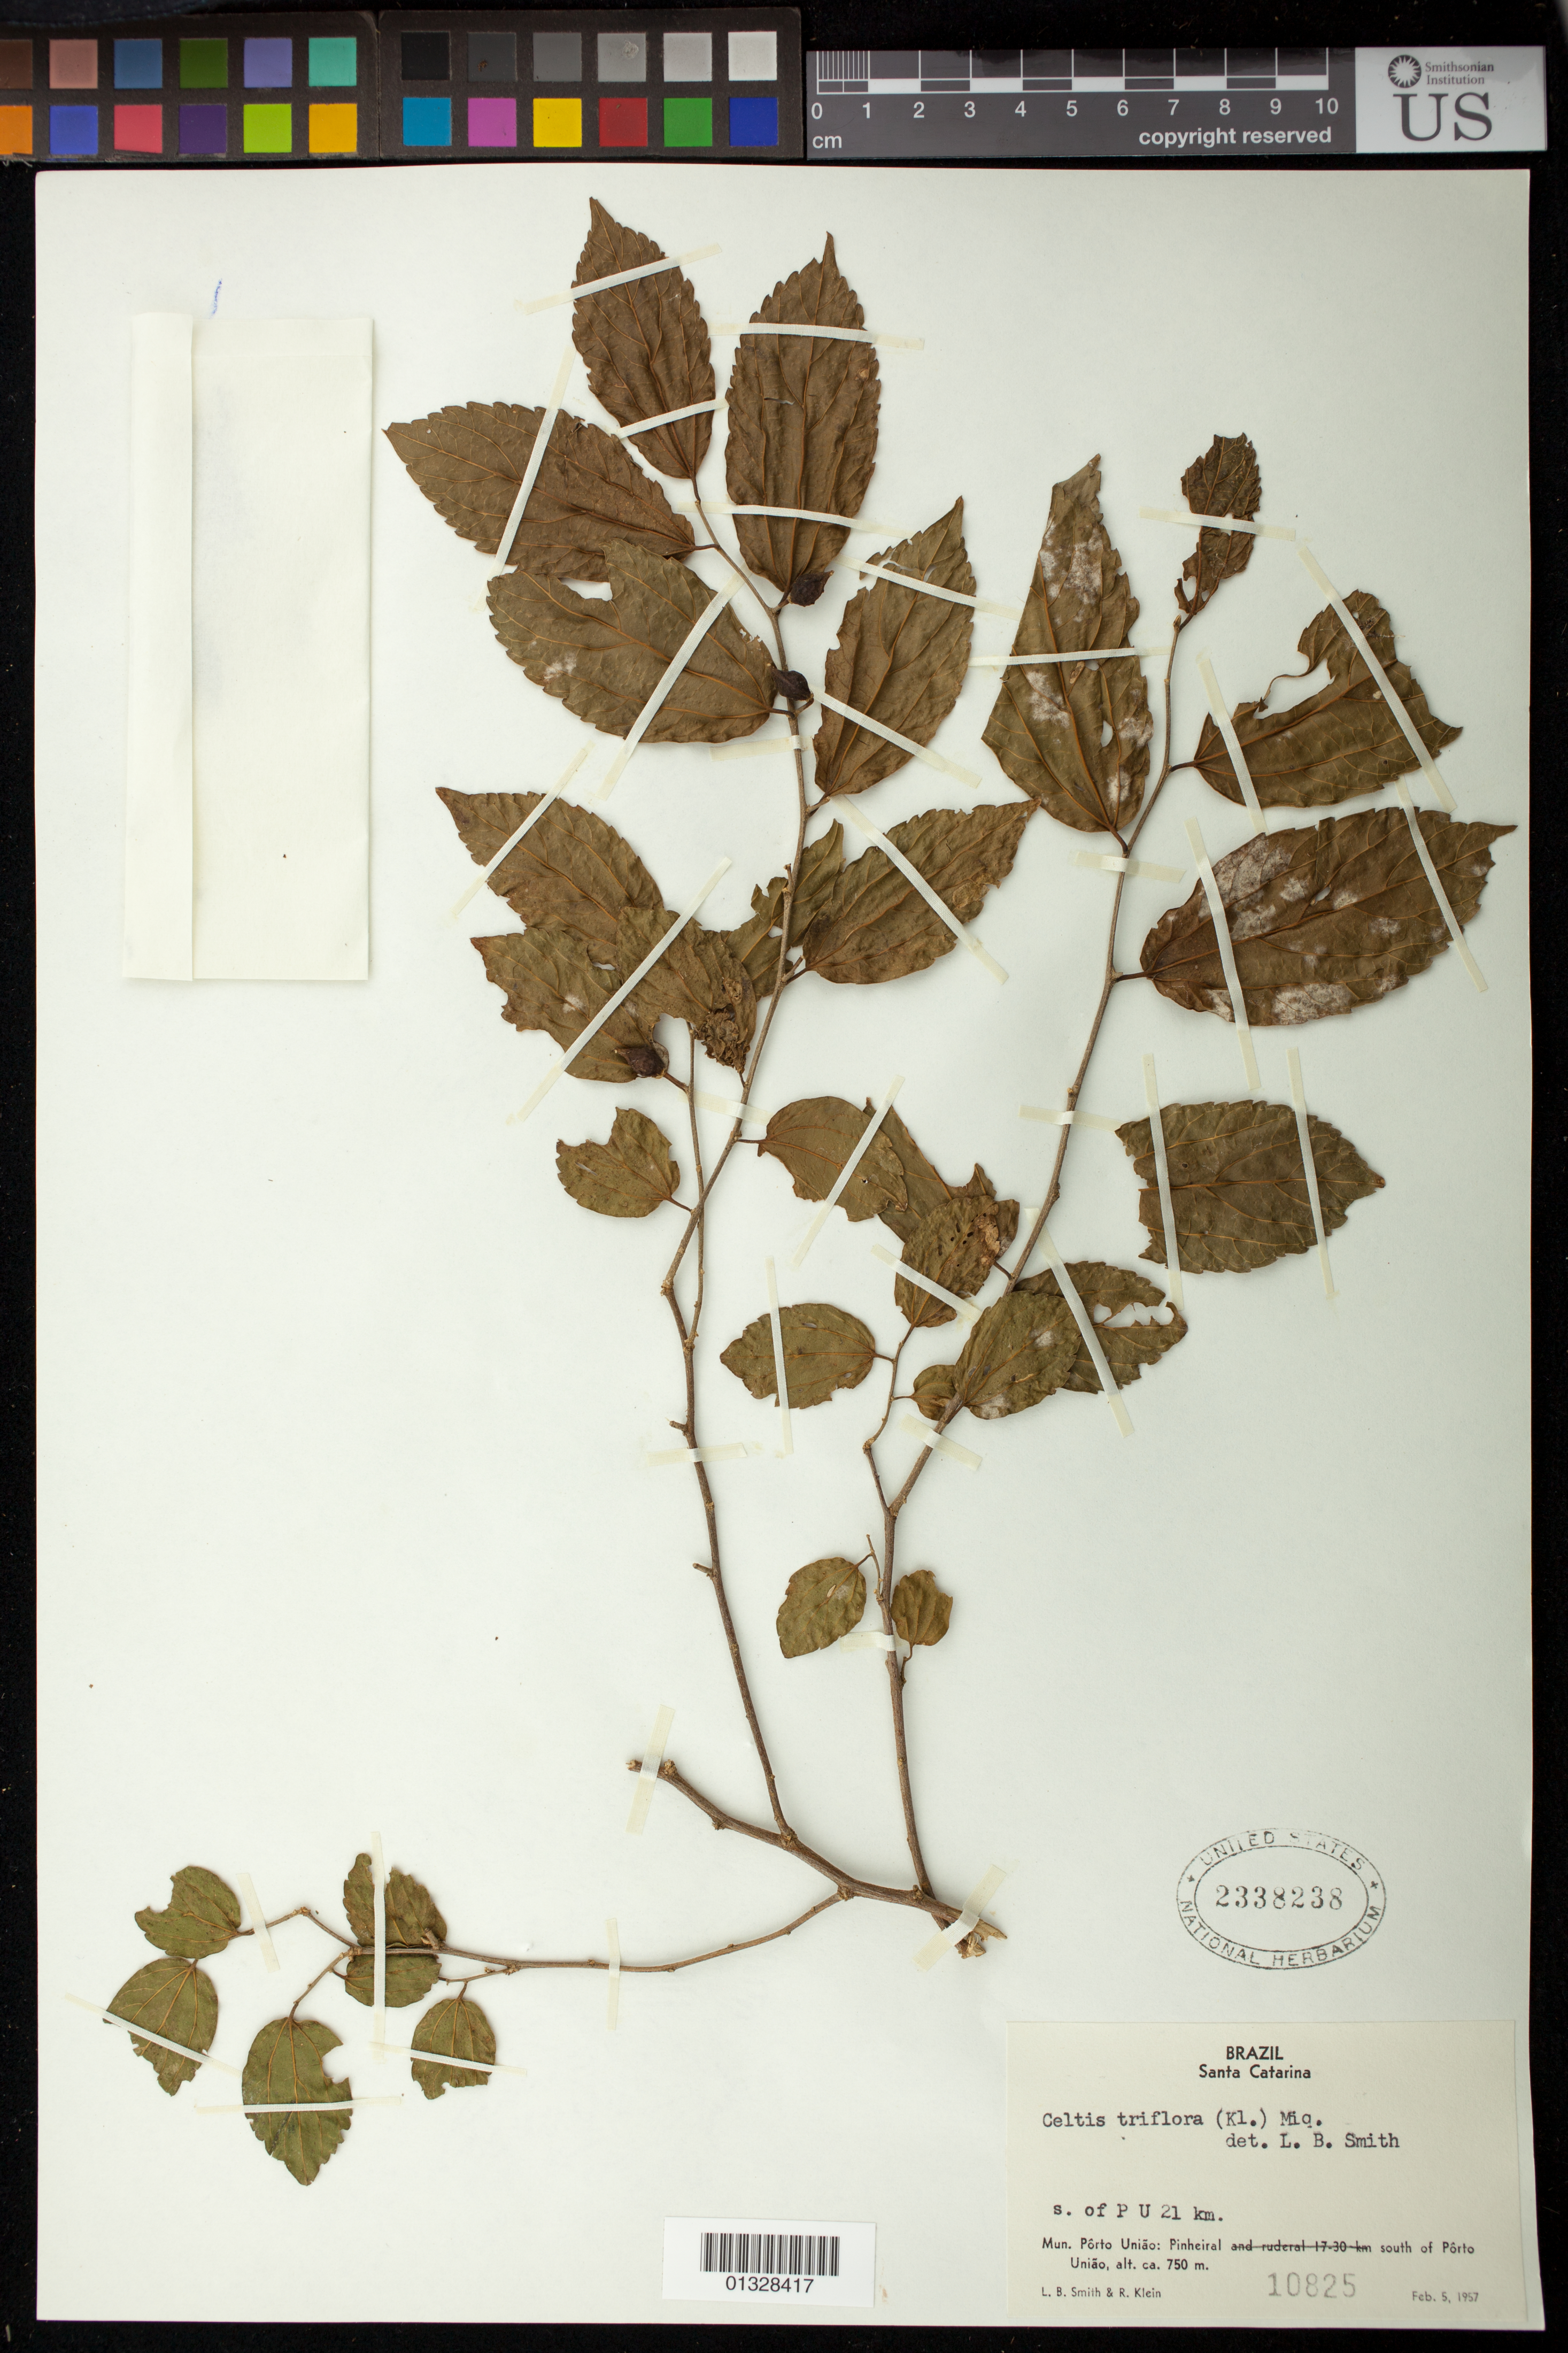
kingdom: Plantae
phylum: Tracheophyta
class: Magnoliopsida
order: Rosales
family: Cannabaceae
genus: Celtis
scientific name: Celtis triflora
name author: (Klotzsch) Ruiz ex Miq.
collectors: L. Smith & R. M. Klein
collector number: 10825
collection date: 1957-02-05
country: Brazil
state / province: Santa Catarina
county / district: Porto União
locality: South of Porto União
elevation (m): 750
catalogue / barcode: US 2338238